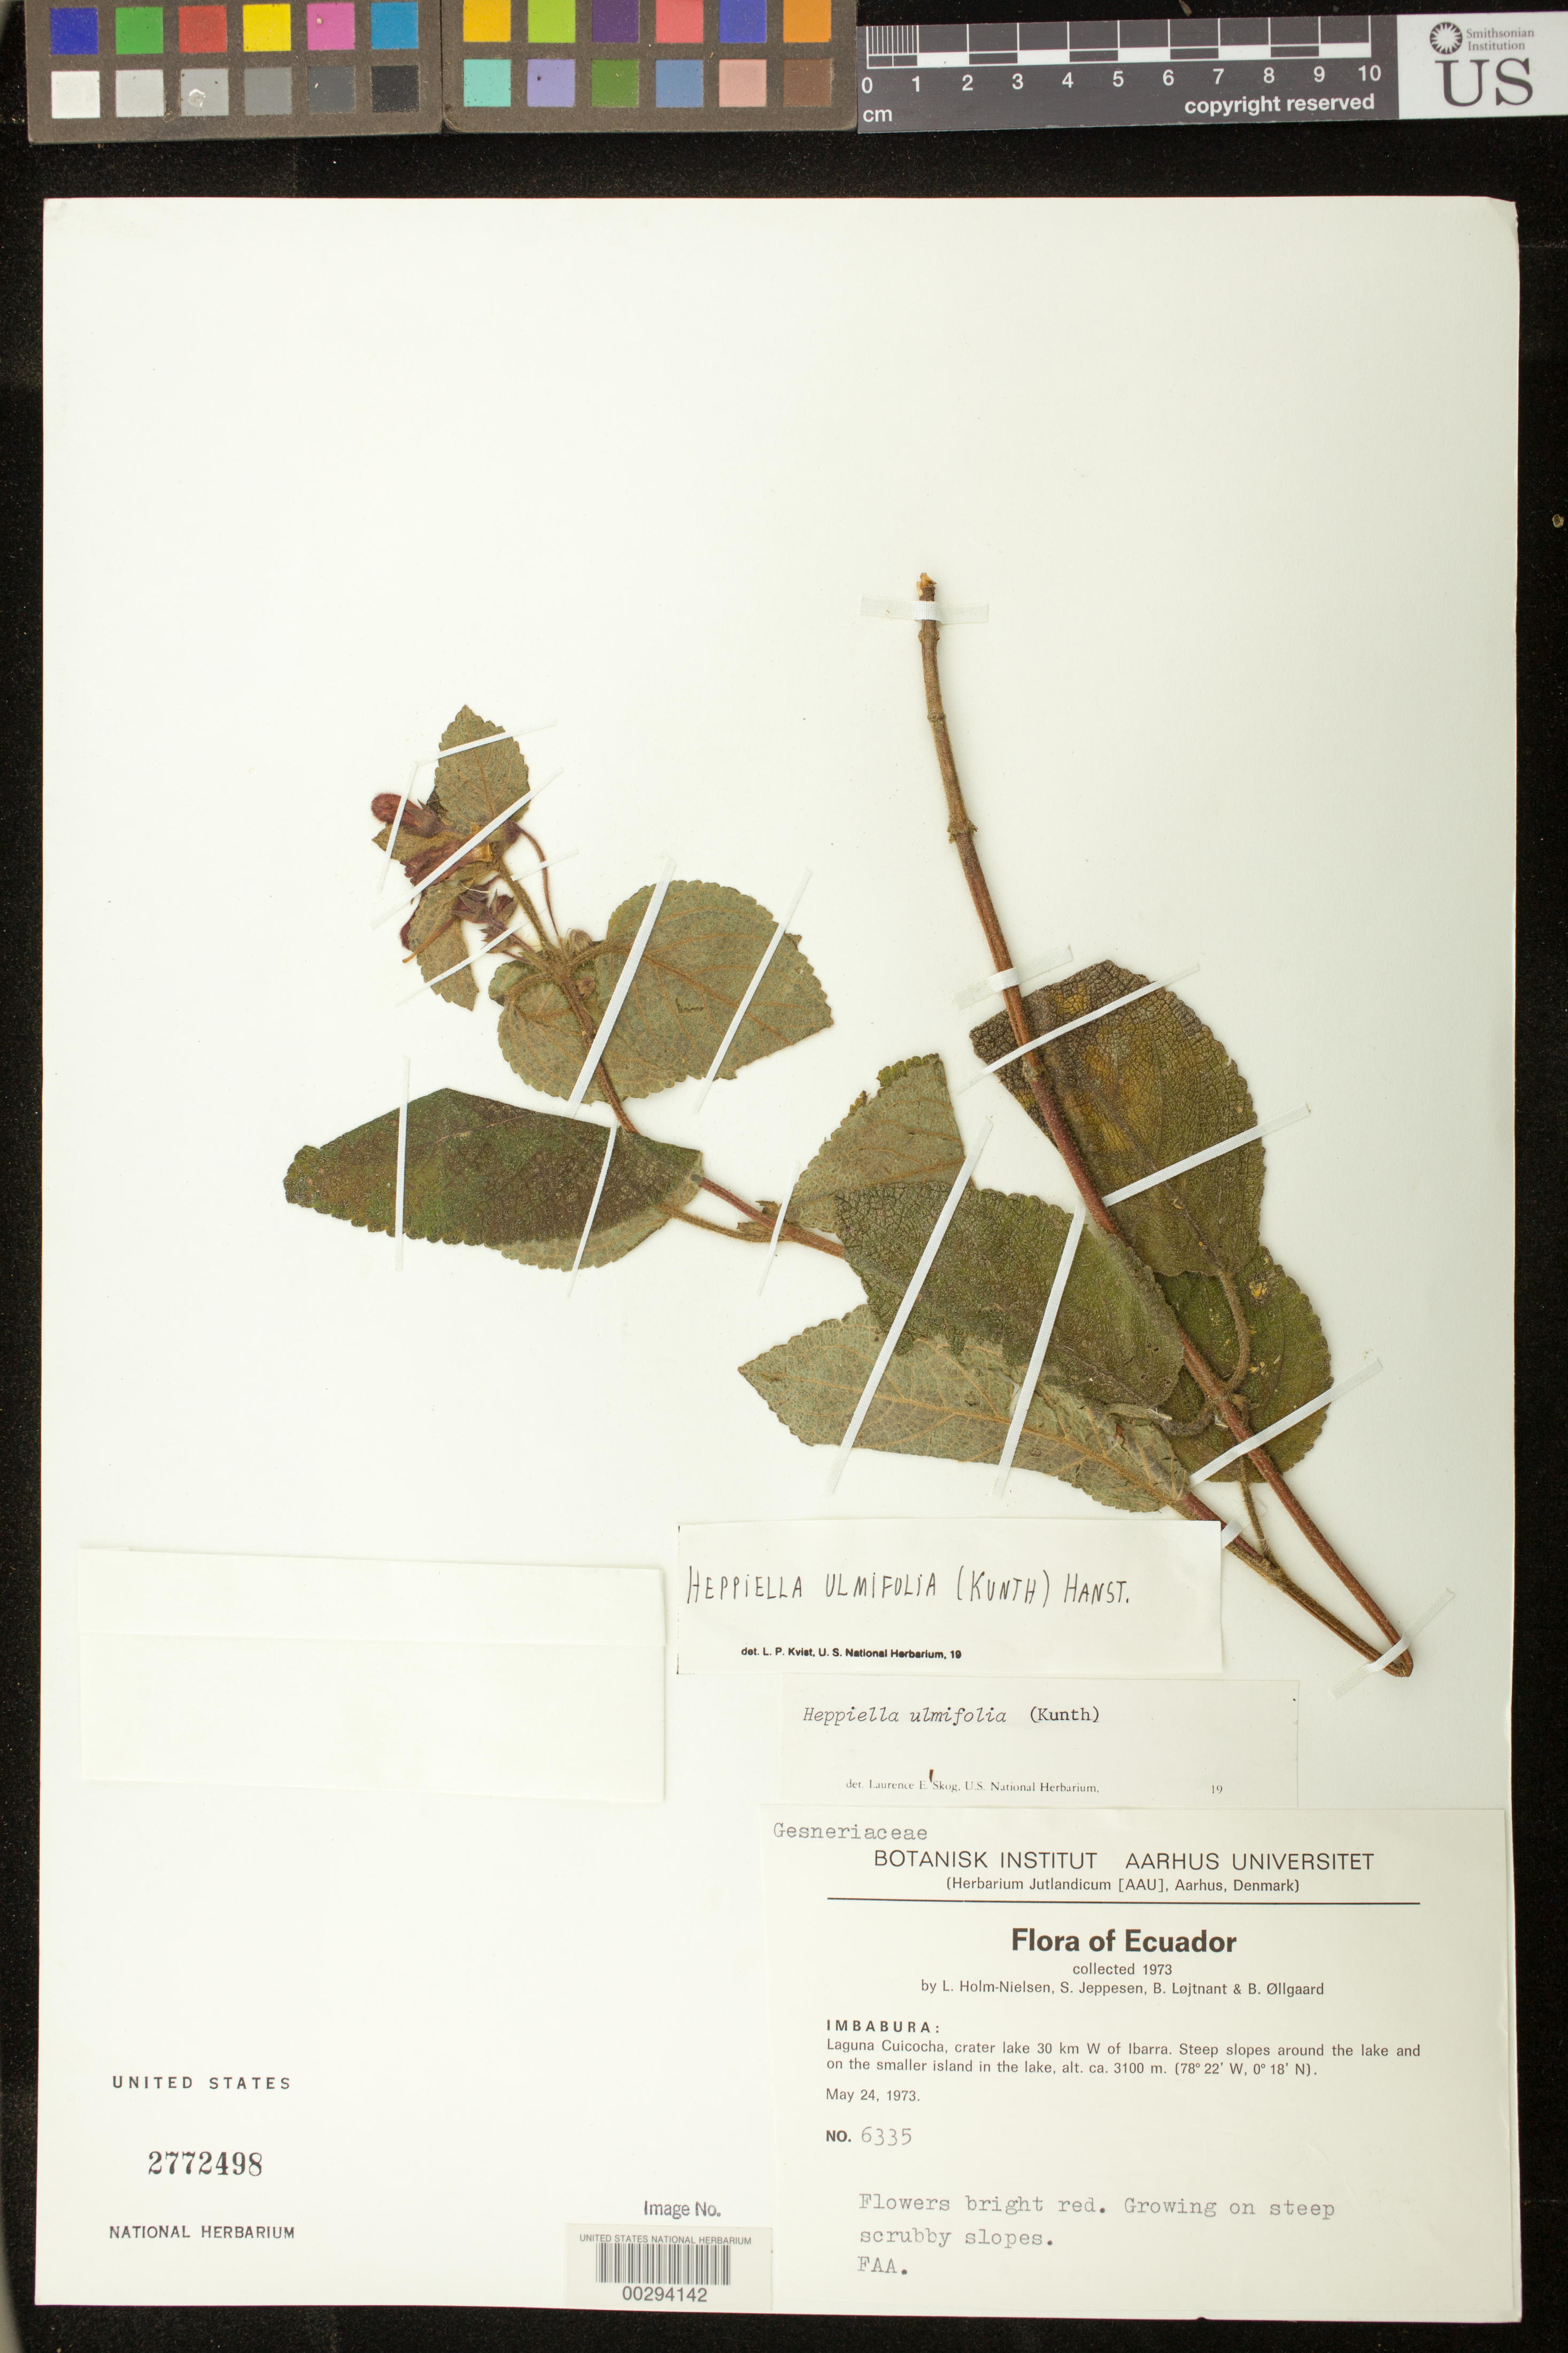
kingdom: Plantae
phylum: Tracheophyta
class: Magnoliopsida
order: Lamiales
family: Gesneriaceae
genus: Heppiella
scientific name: Heppiella ulmifolia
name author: (Kunth) Hanst.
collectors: L. B. Holm-Nielsen, S. Jeppesen, B. Löjtnant & B. Øllgaard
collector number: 6335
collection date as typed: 24 May 1973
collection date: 1973-05-24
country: Ecuador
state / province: Imbabura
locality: Laguna Cuicocha, crater lake 30 km W of Ibarra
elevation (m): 3100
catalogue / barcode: US 2772498